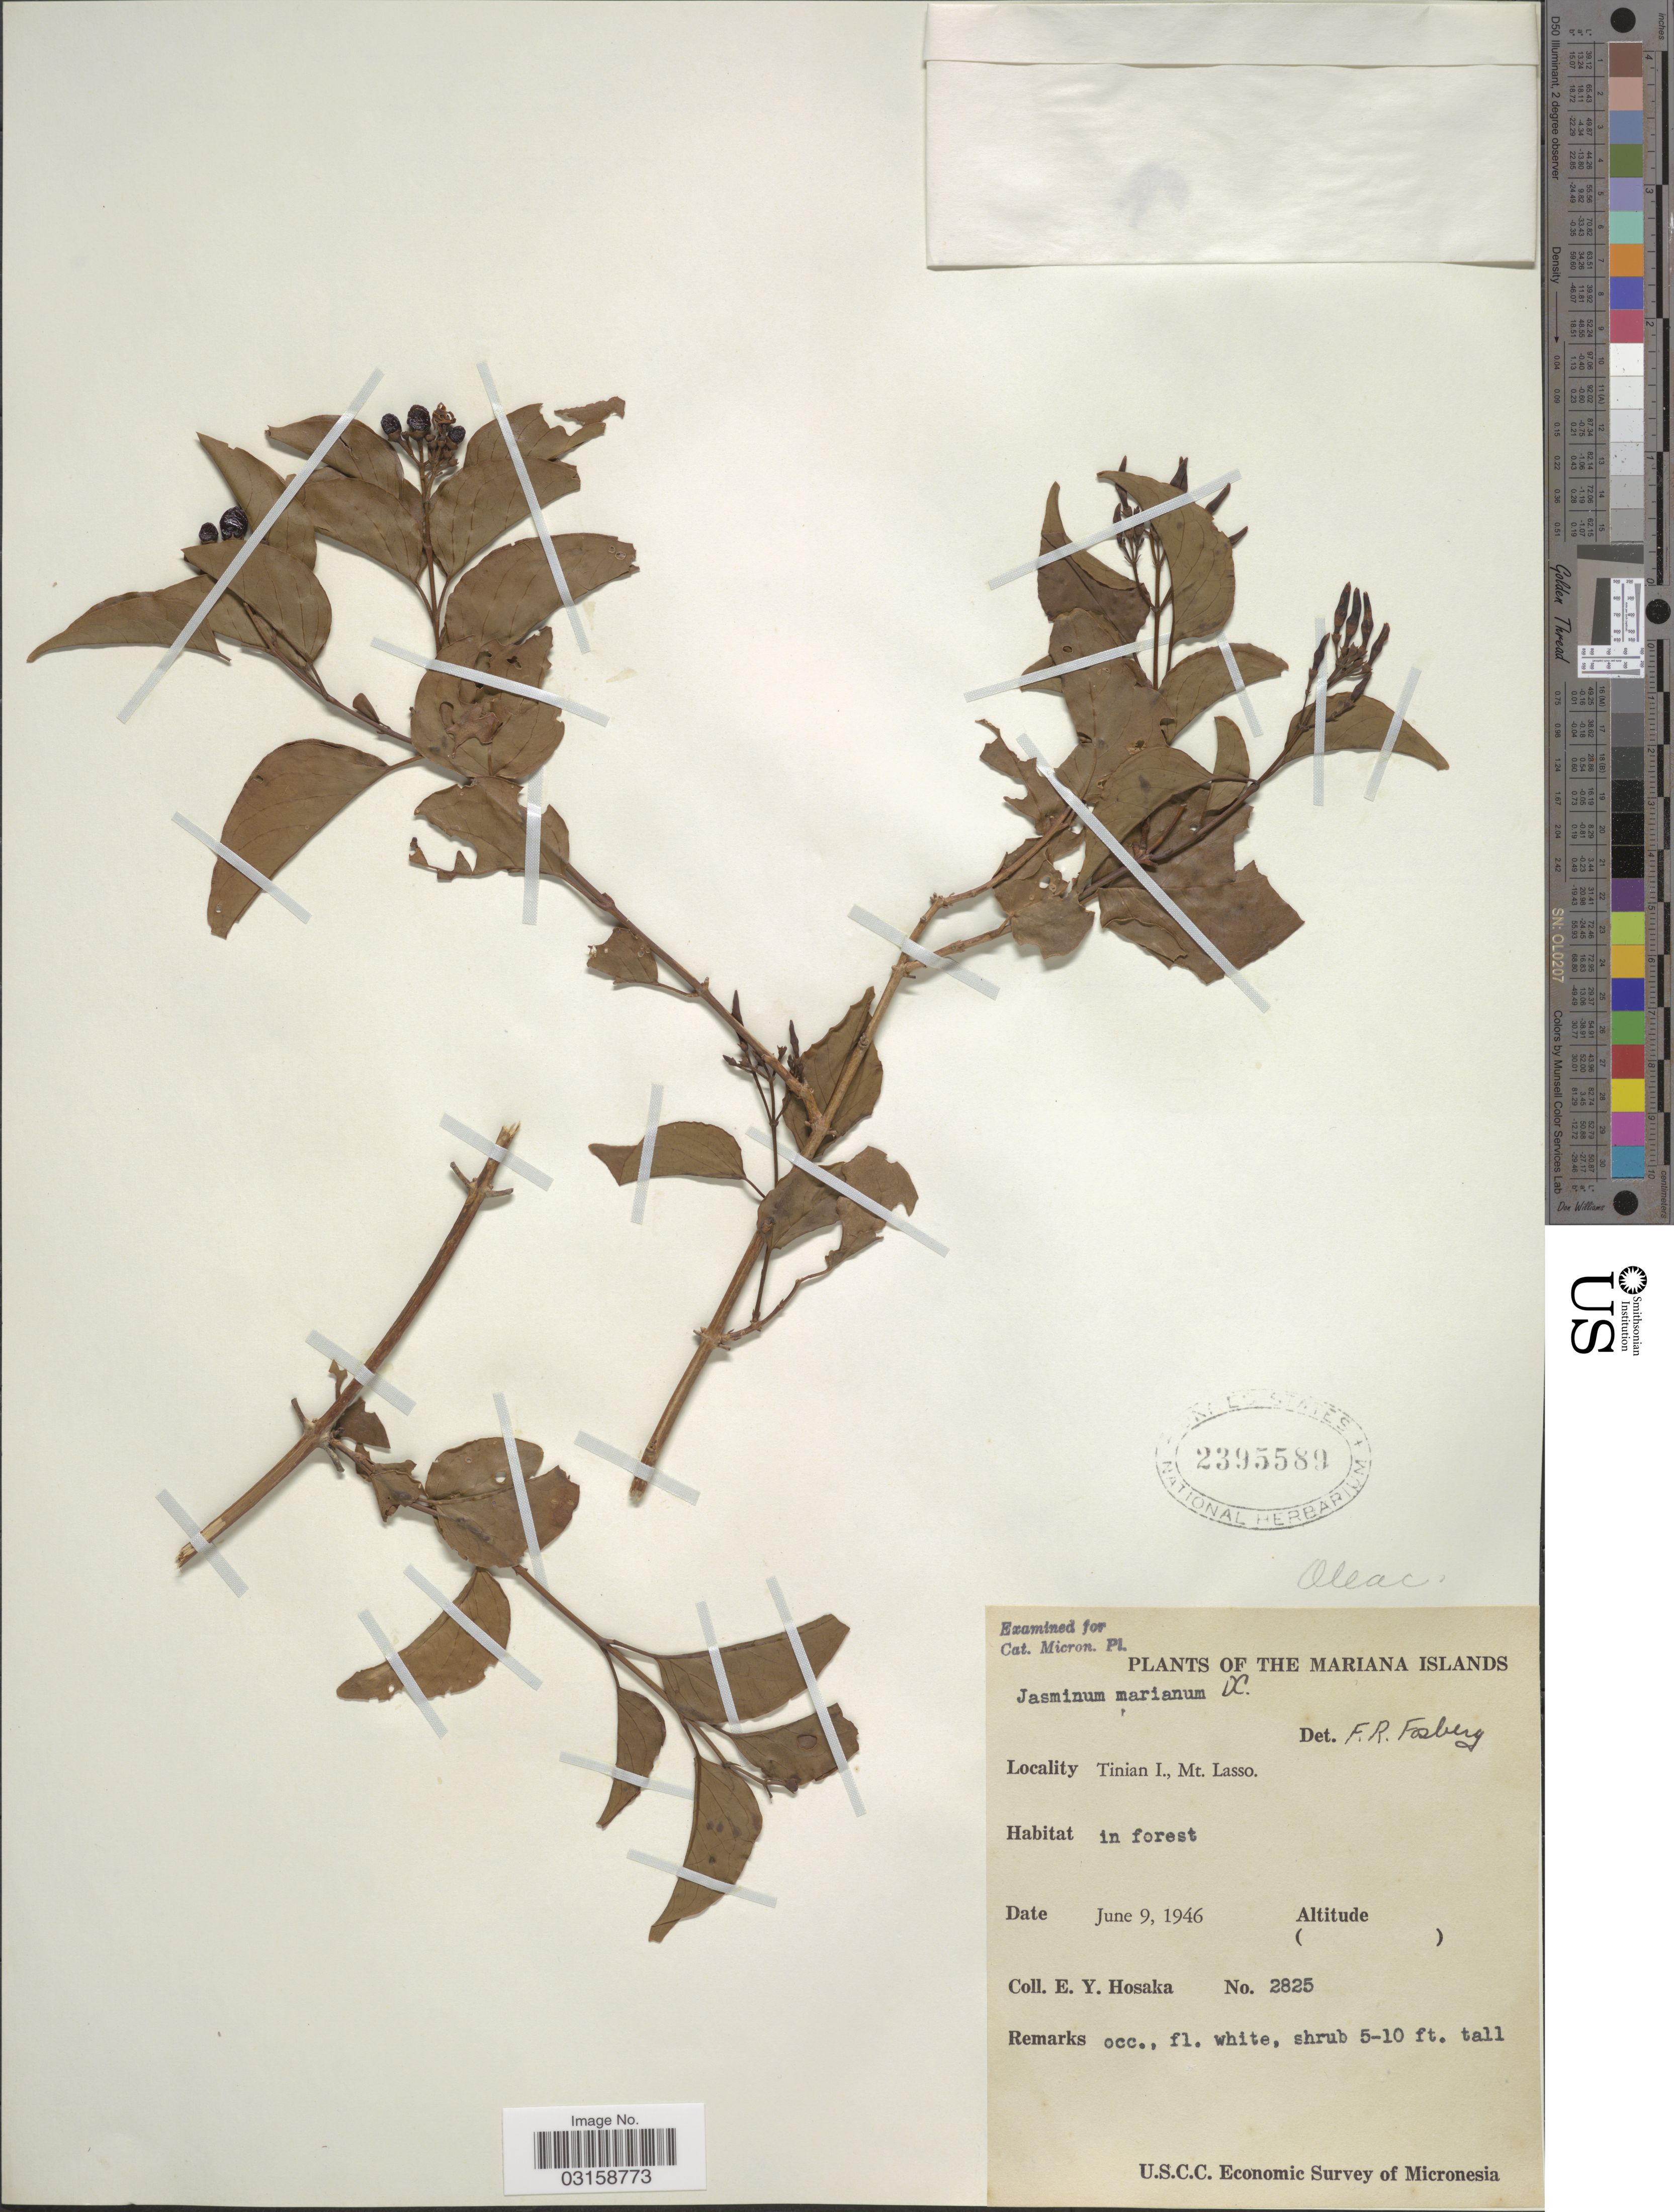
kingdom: Plantae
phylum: Tracheophyta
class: Magnoliopsida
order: Lamiales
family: Oleaceae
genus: Jasminum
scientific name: Jasminum marianum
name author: DC.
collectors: E. Y. Hosaka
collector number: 2825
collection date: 1946-06-09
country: Northern Mariana Islands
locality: Mariana Islands. Tinian I., Mt. Lasso.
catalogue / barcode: US 2395589